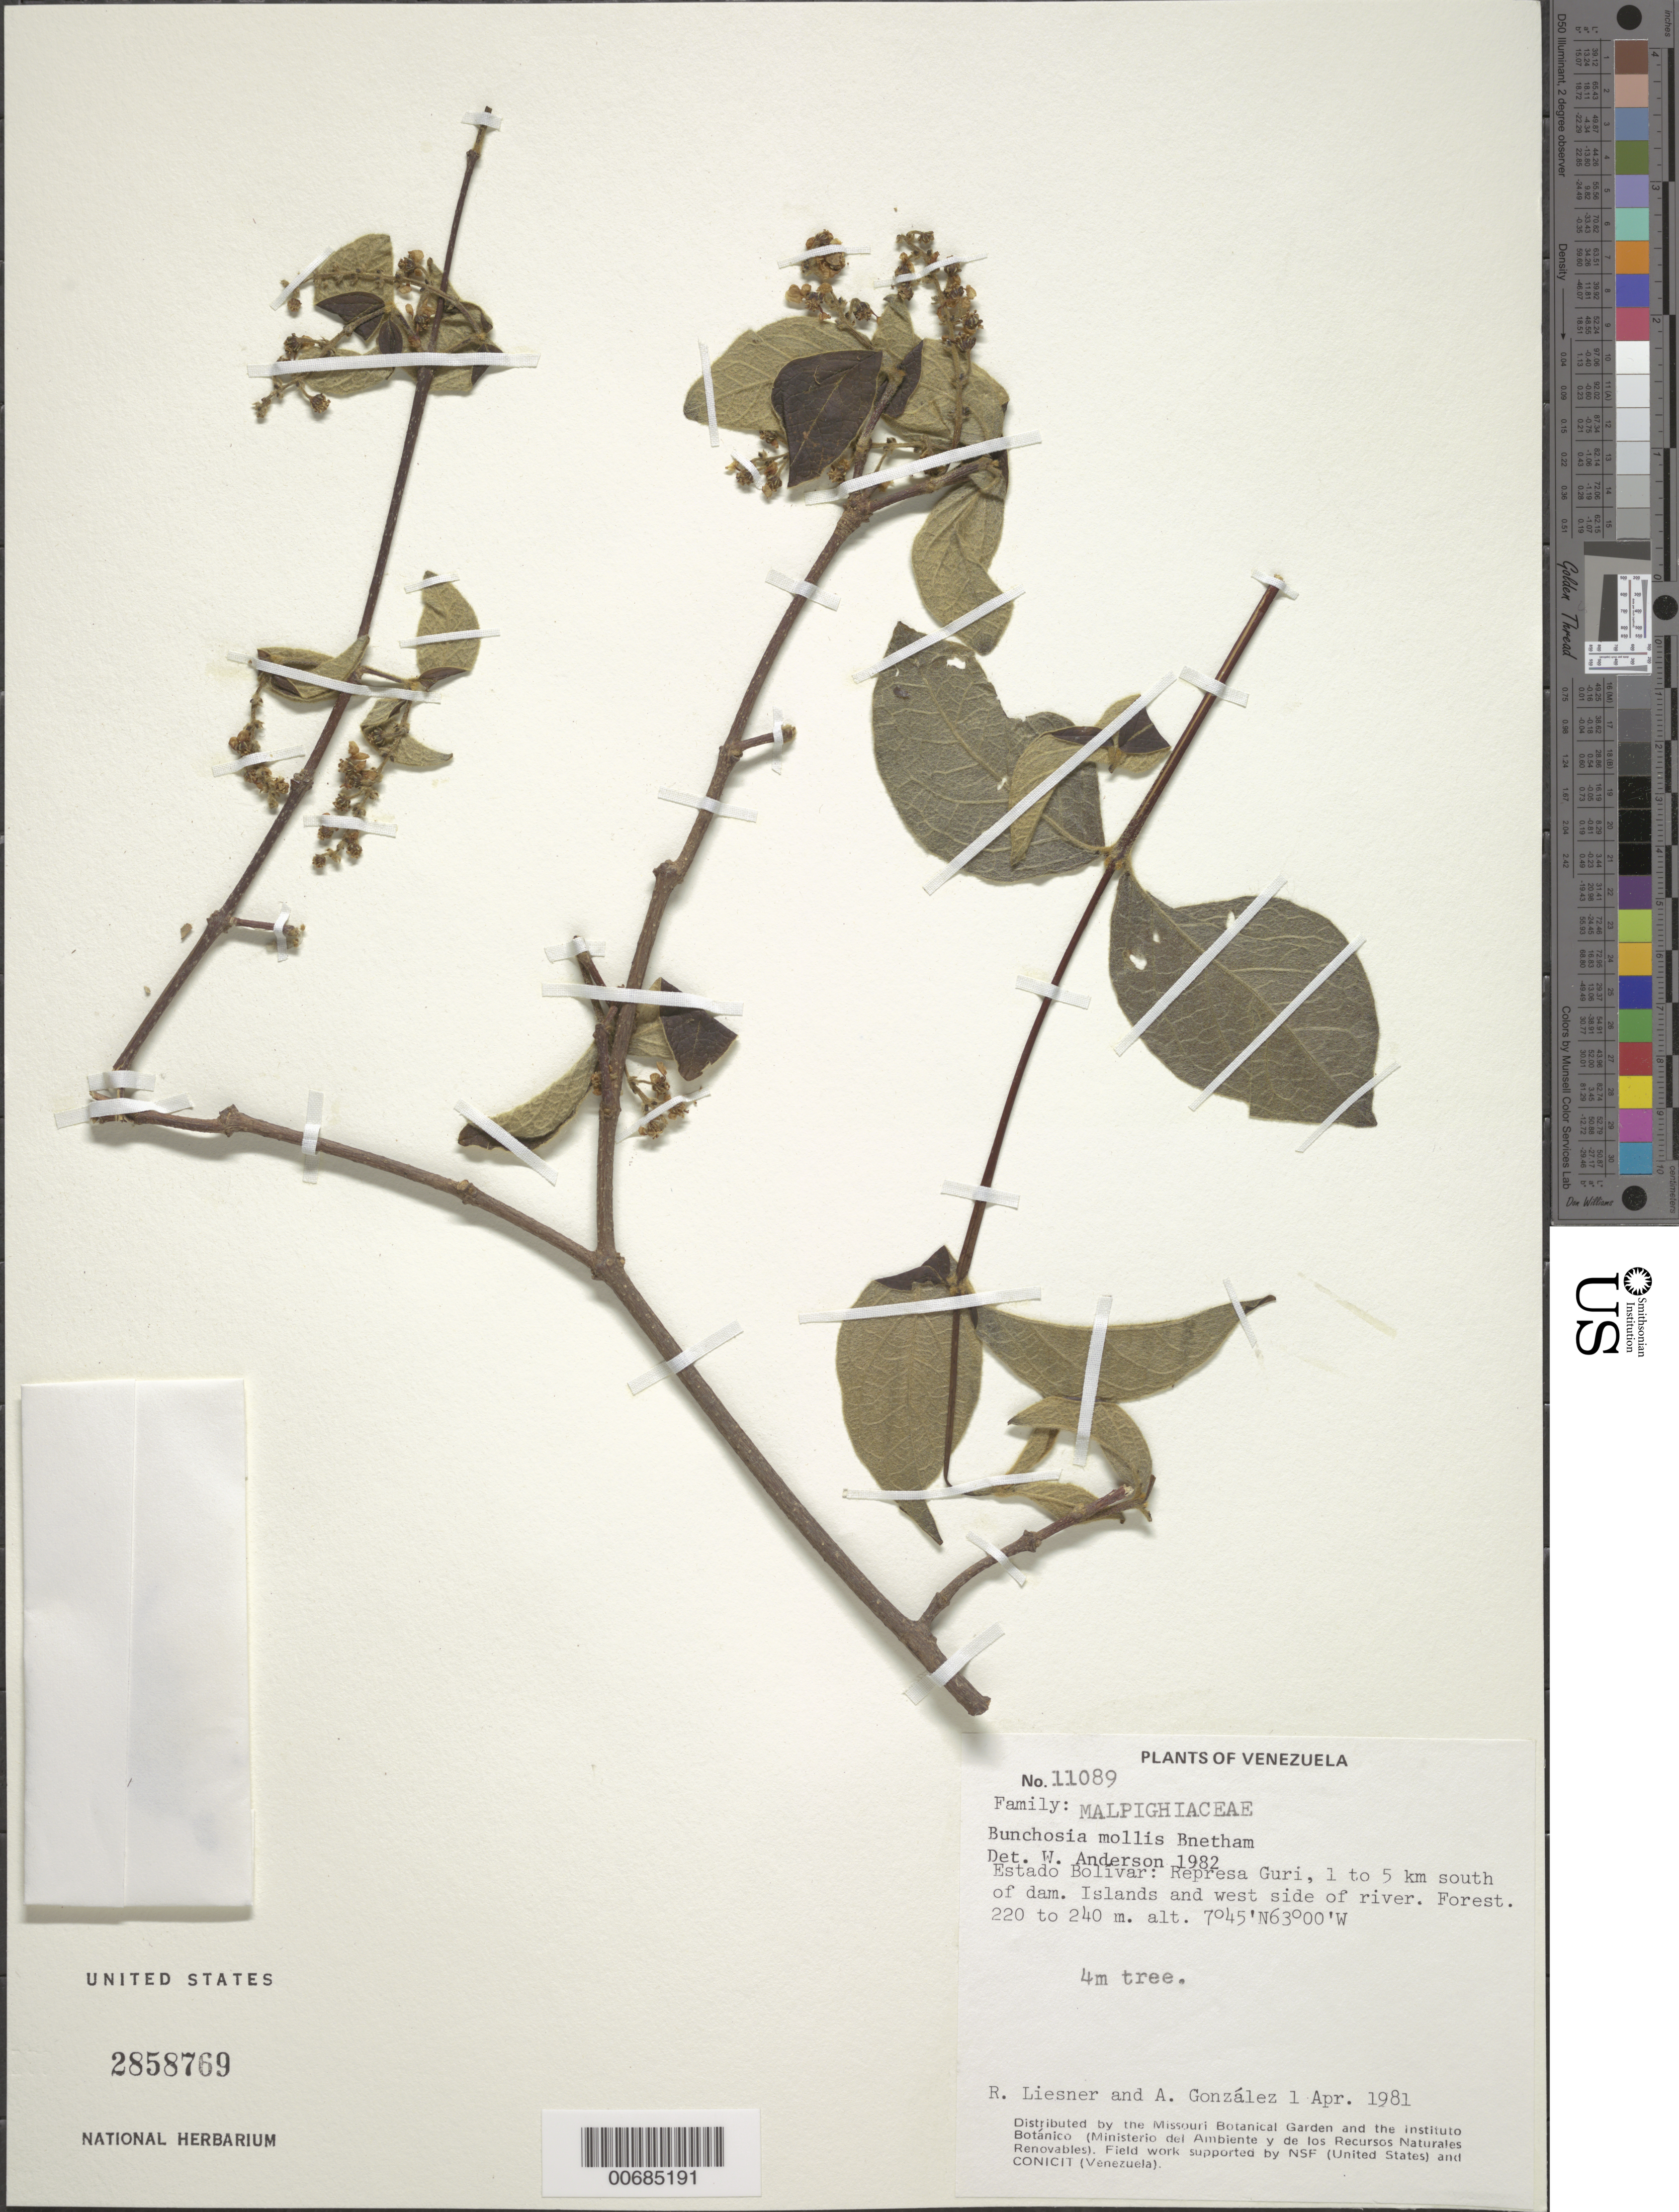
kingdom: Plantae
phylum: Tracheophyta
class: Magnoliopsida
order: Malpighiales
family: Malpighiaceae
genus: Bunchosia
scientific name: Bunchosia mollis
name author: Benth.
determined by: Anderson, W. R., (MICH), University of Michigan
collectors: R. L. Liesner & A. C. González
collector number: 11089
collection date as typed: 1-Apr-81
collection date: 1981-04-01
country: Venezuela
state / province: Bolívar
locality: Represa Guri, 1-5 km S of dam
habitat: Islands and riverside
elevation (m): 220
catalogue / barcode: US 2858769